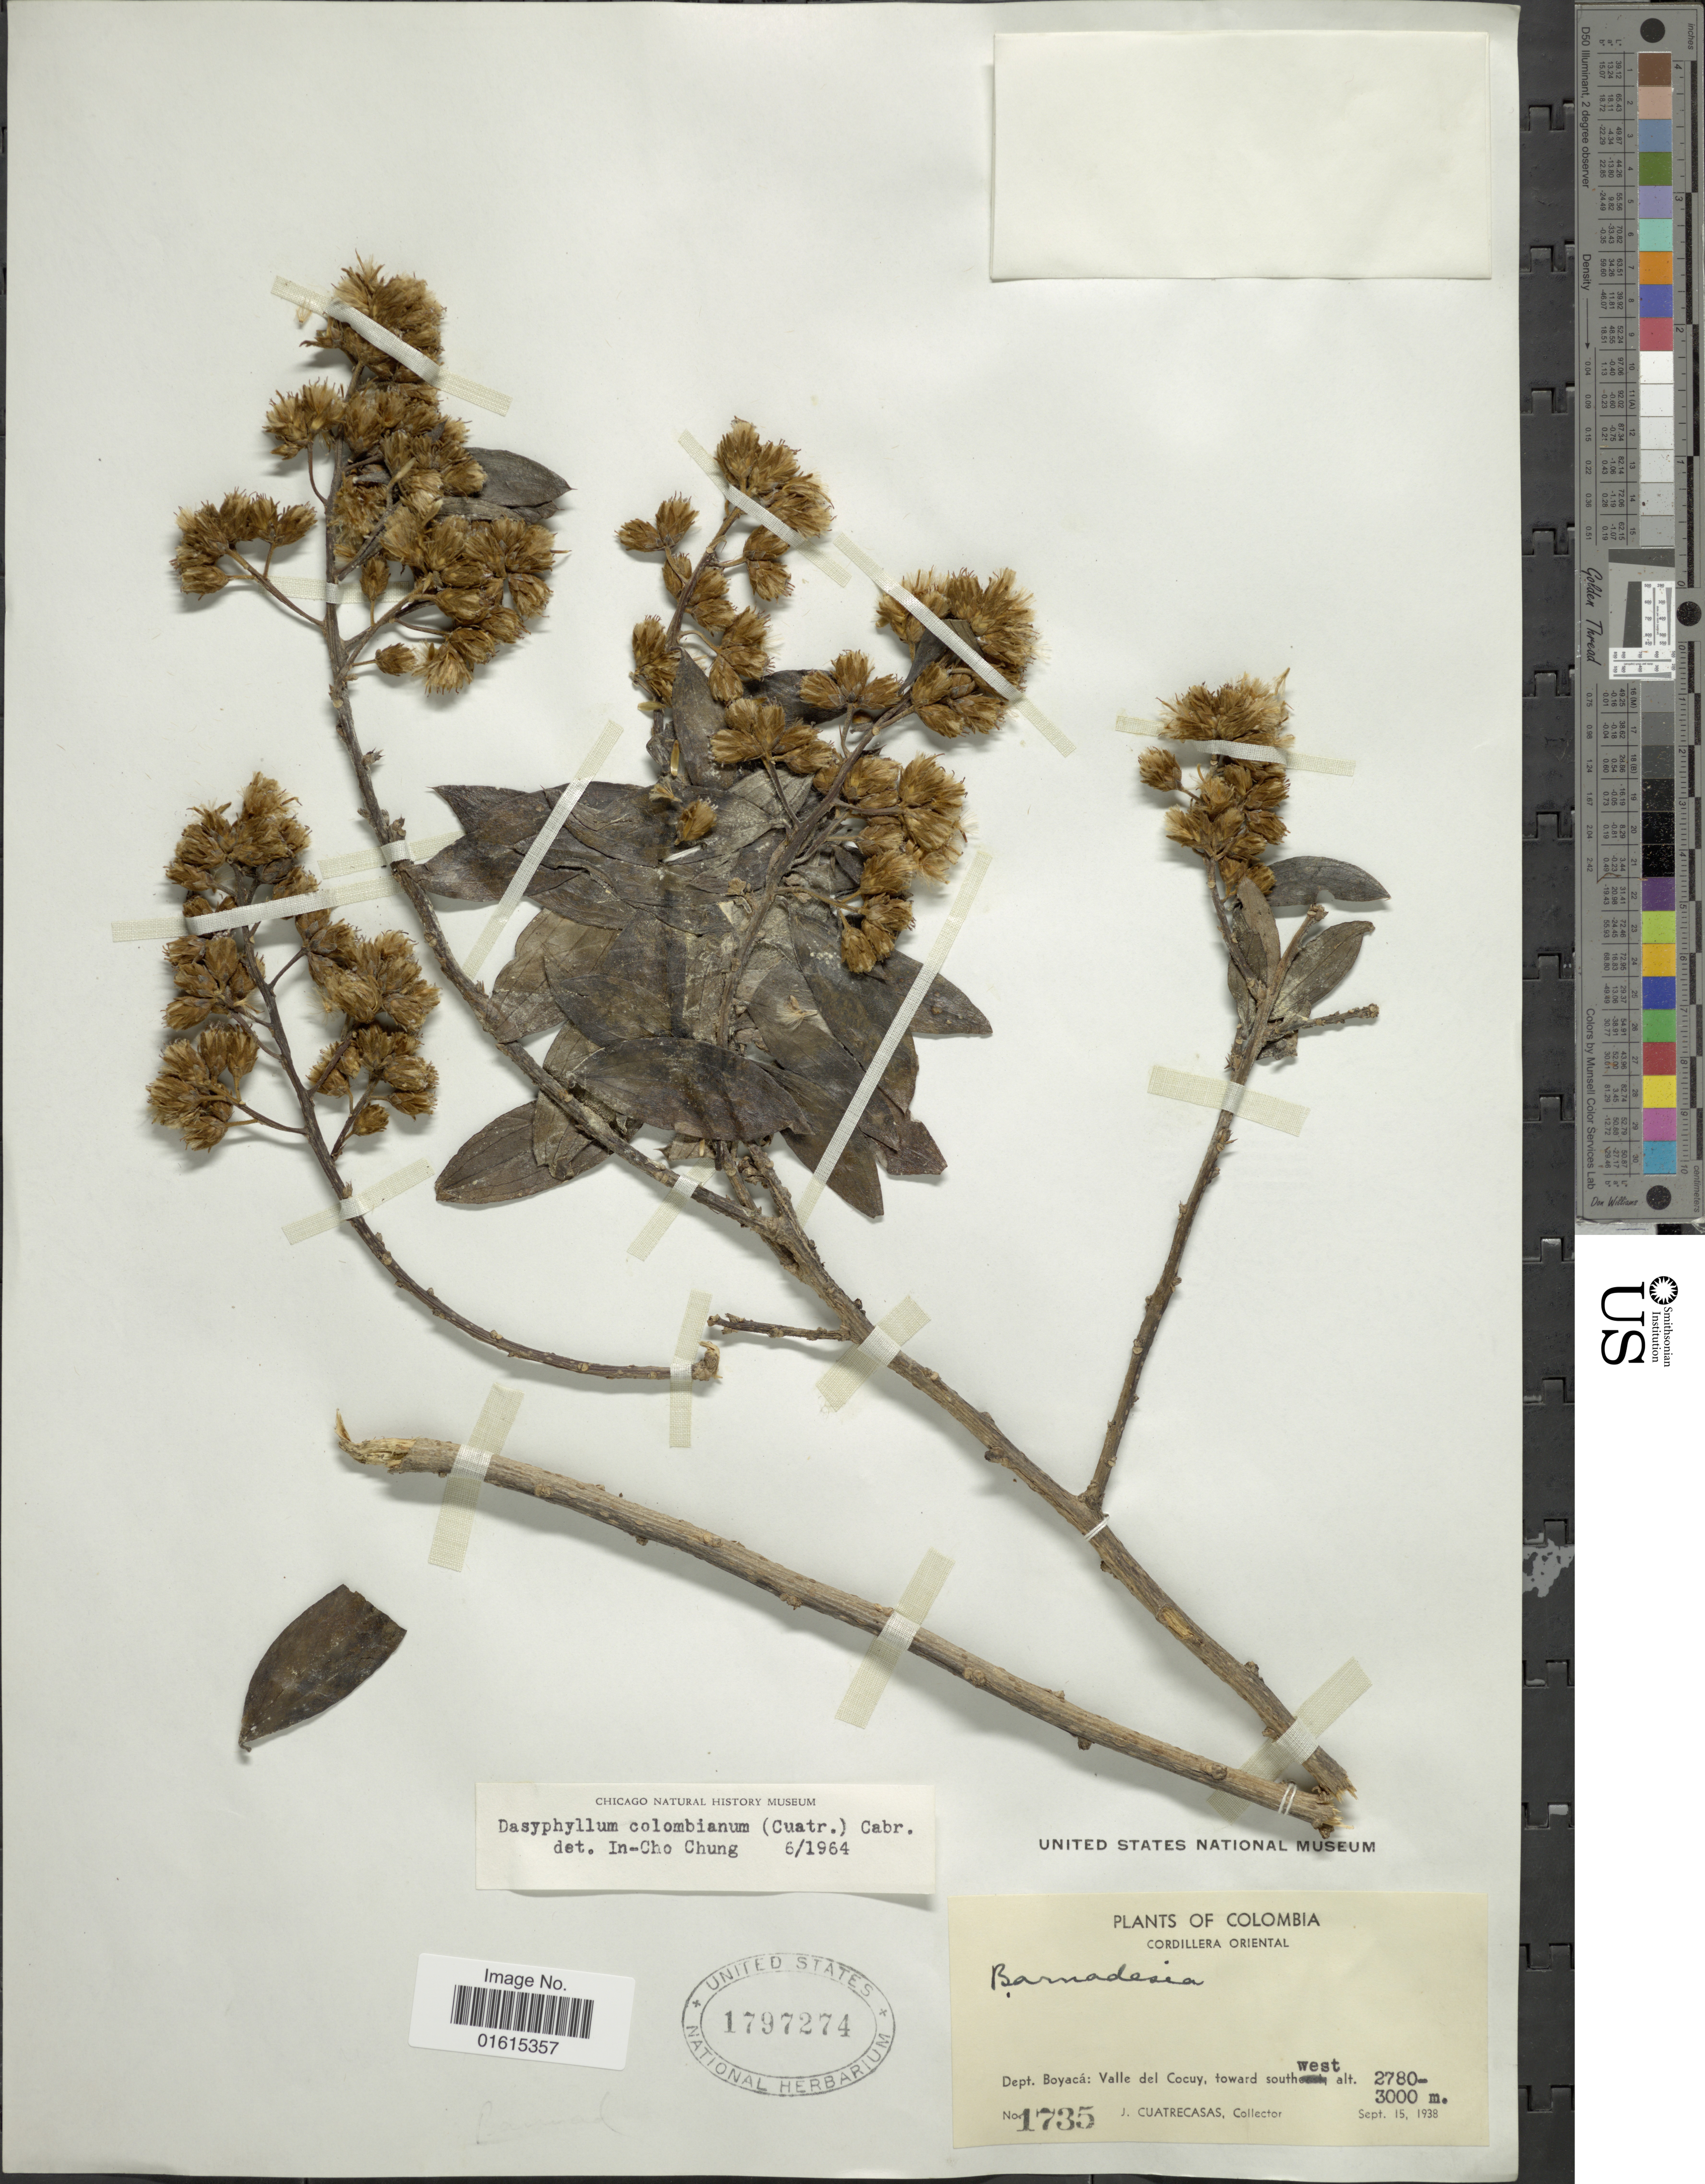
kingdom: Plantae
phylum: Tracheophyta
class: Magnoliopsida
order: Asterales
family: Asteraceae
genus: Dasyphyllum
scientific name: Dasyphyllum colombianum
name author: Cabrera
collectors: J. Cuatrecasas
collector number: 1735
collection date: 1938-09-15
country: Colombia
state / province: Boyacá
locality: Cordillera Oriental, Dept. Boyaca, Valle del Cocuy, toward south west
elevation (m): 2780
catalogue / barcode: US 1797274